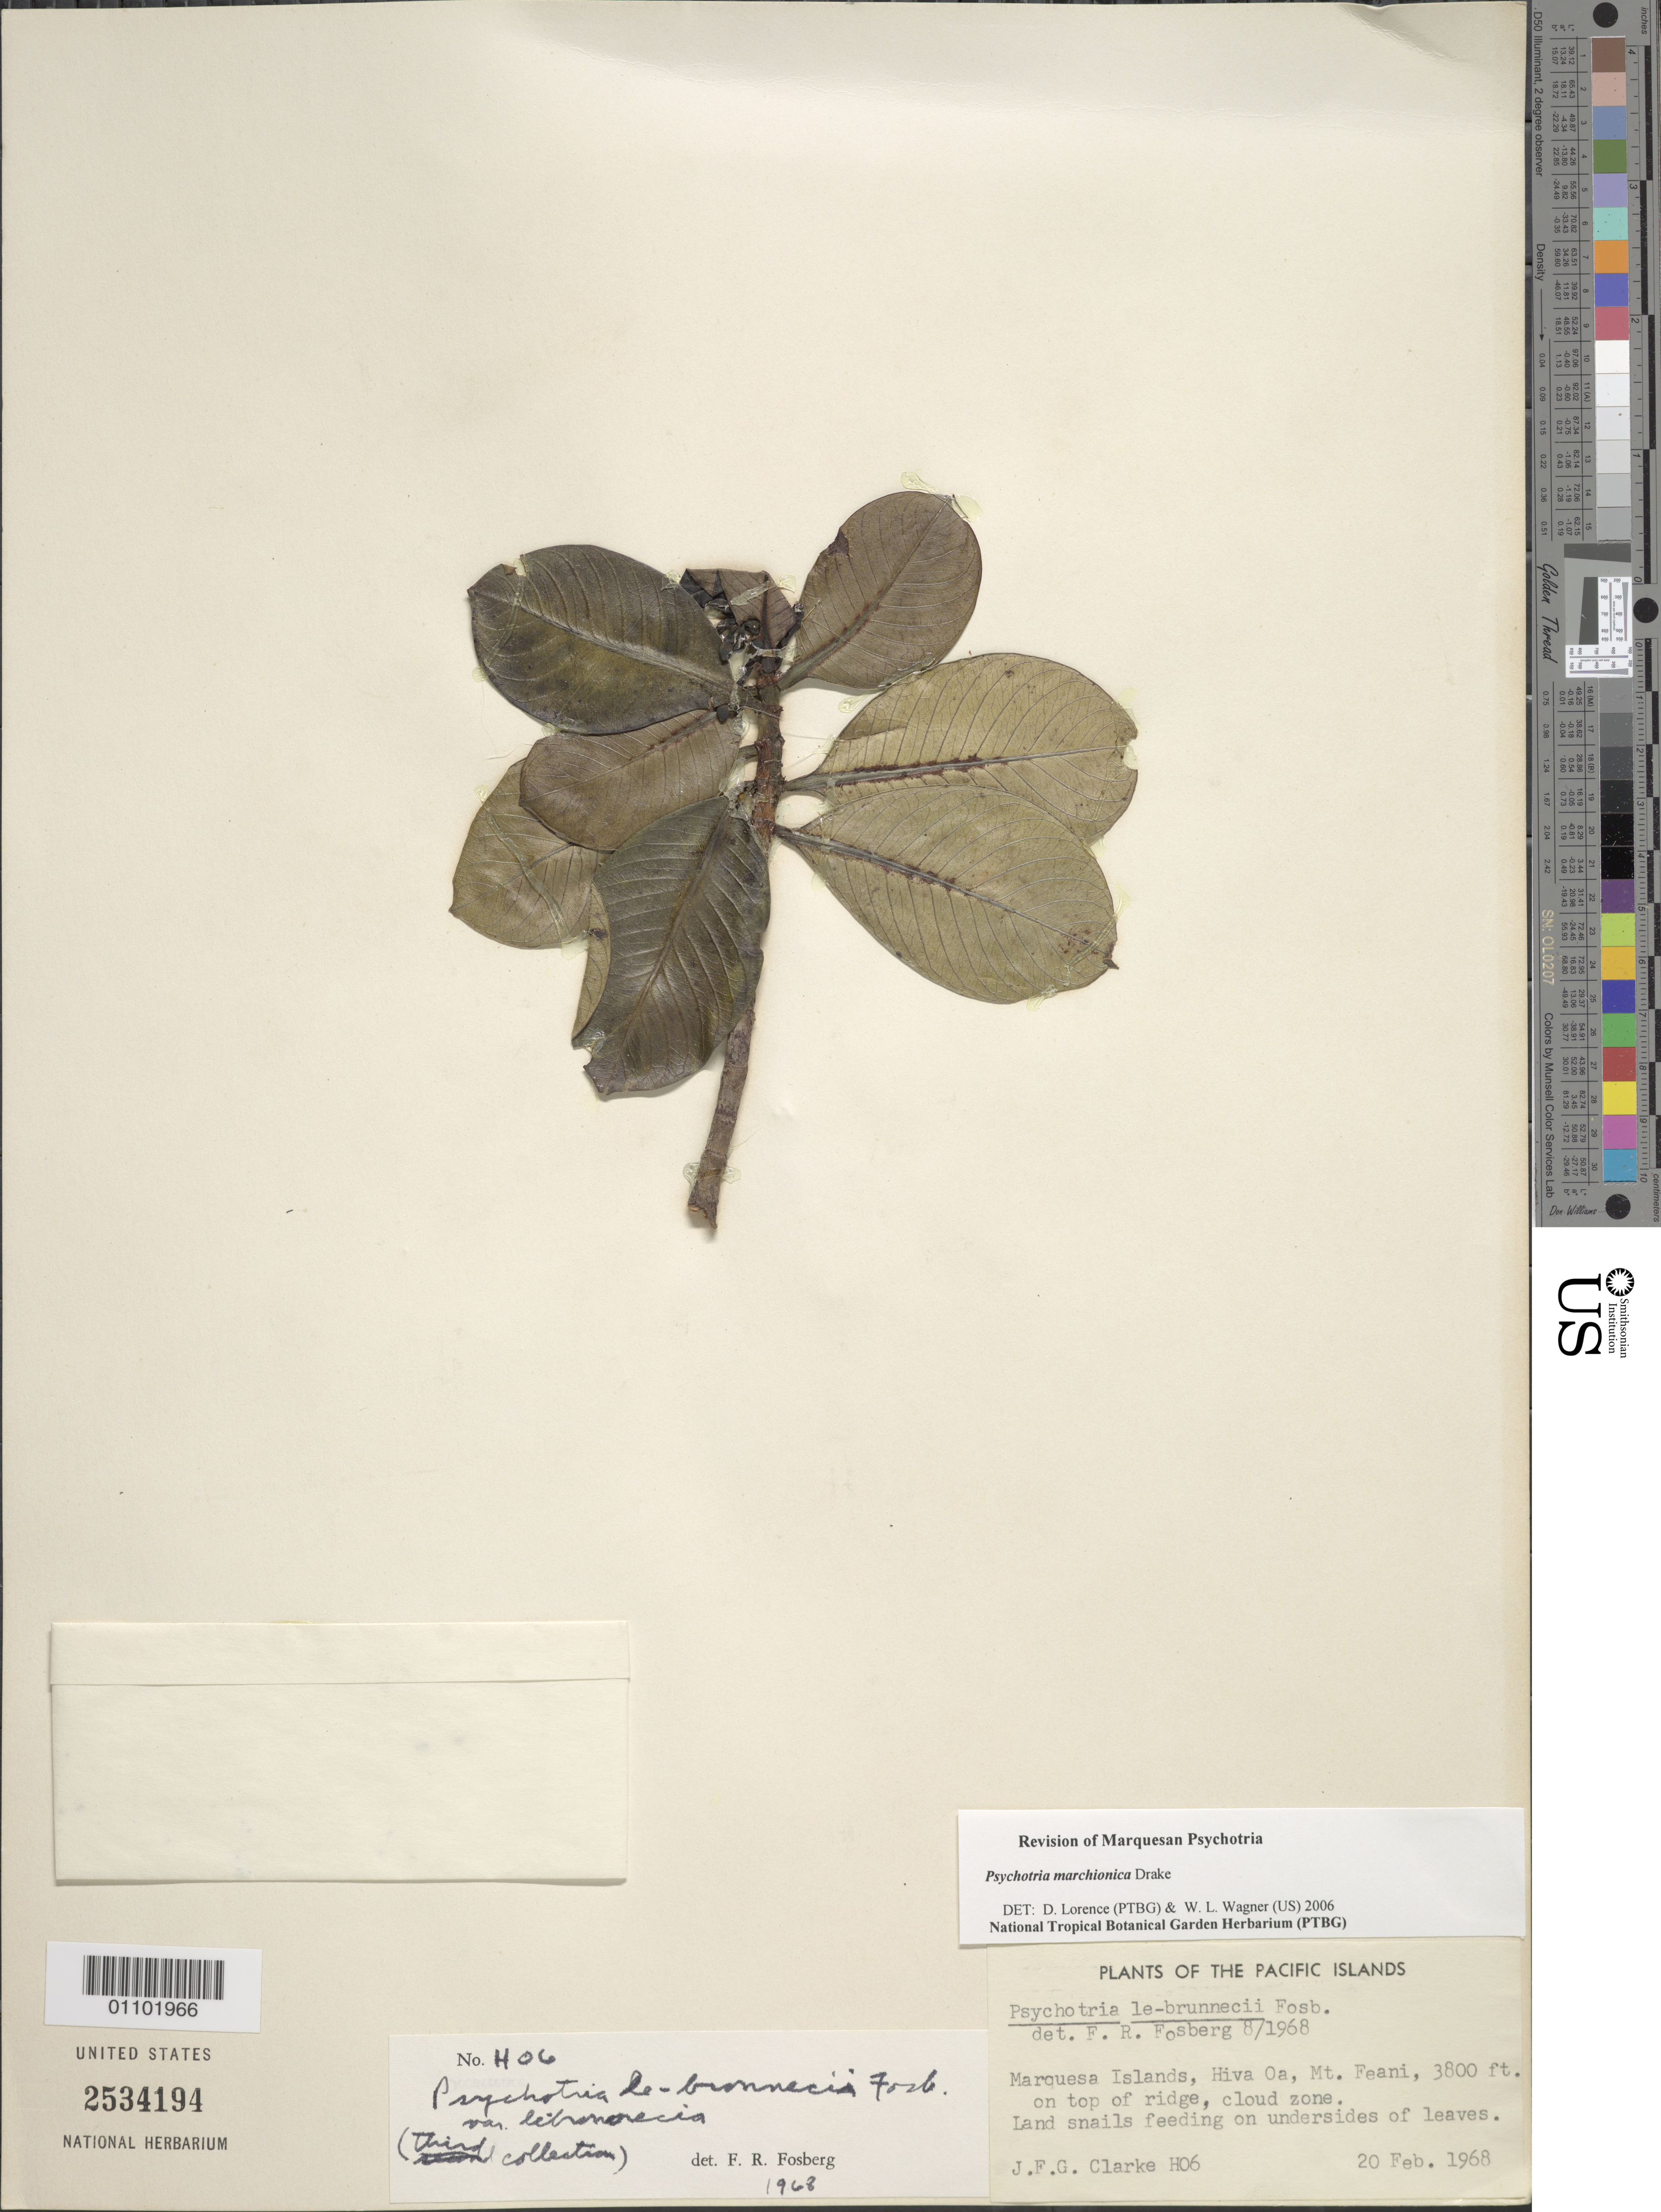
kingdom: Plantae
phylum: Tracheophyta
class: Magnoliopsida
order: Gentianales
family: Rubiaceae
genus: Psychotria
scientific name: Psychotria marchionica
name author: Drake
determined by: Lorence, David H.; Wagner, W. H.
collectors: J. F. Clarke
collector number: HO6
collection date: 1968-02-20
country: French Polynesia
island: Hiva Oa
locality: Mt. Feani, on top of ridge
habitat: cloud zone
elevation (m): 1158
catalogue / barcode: US 2534194